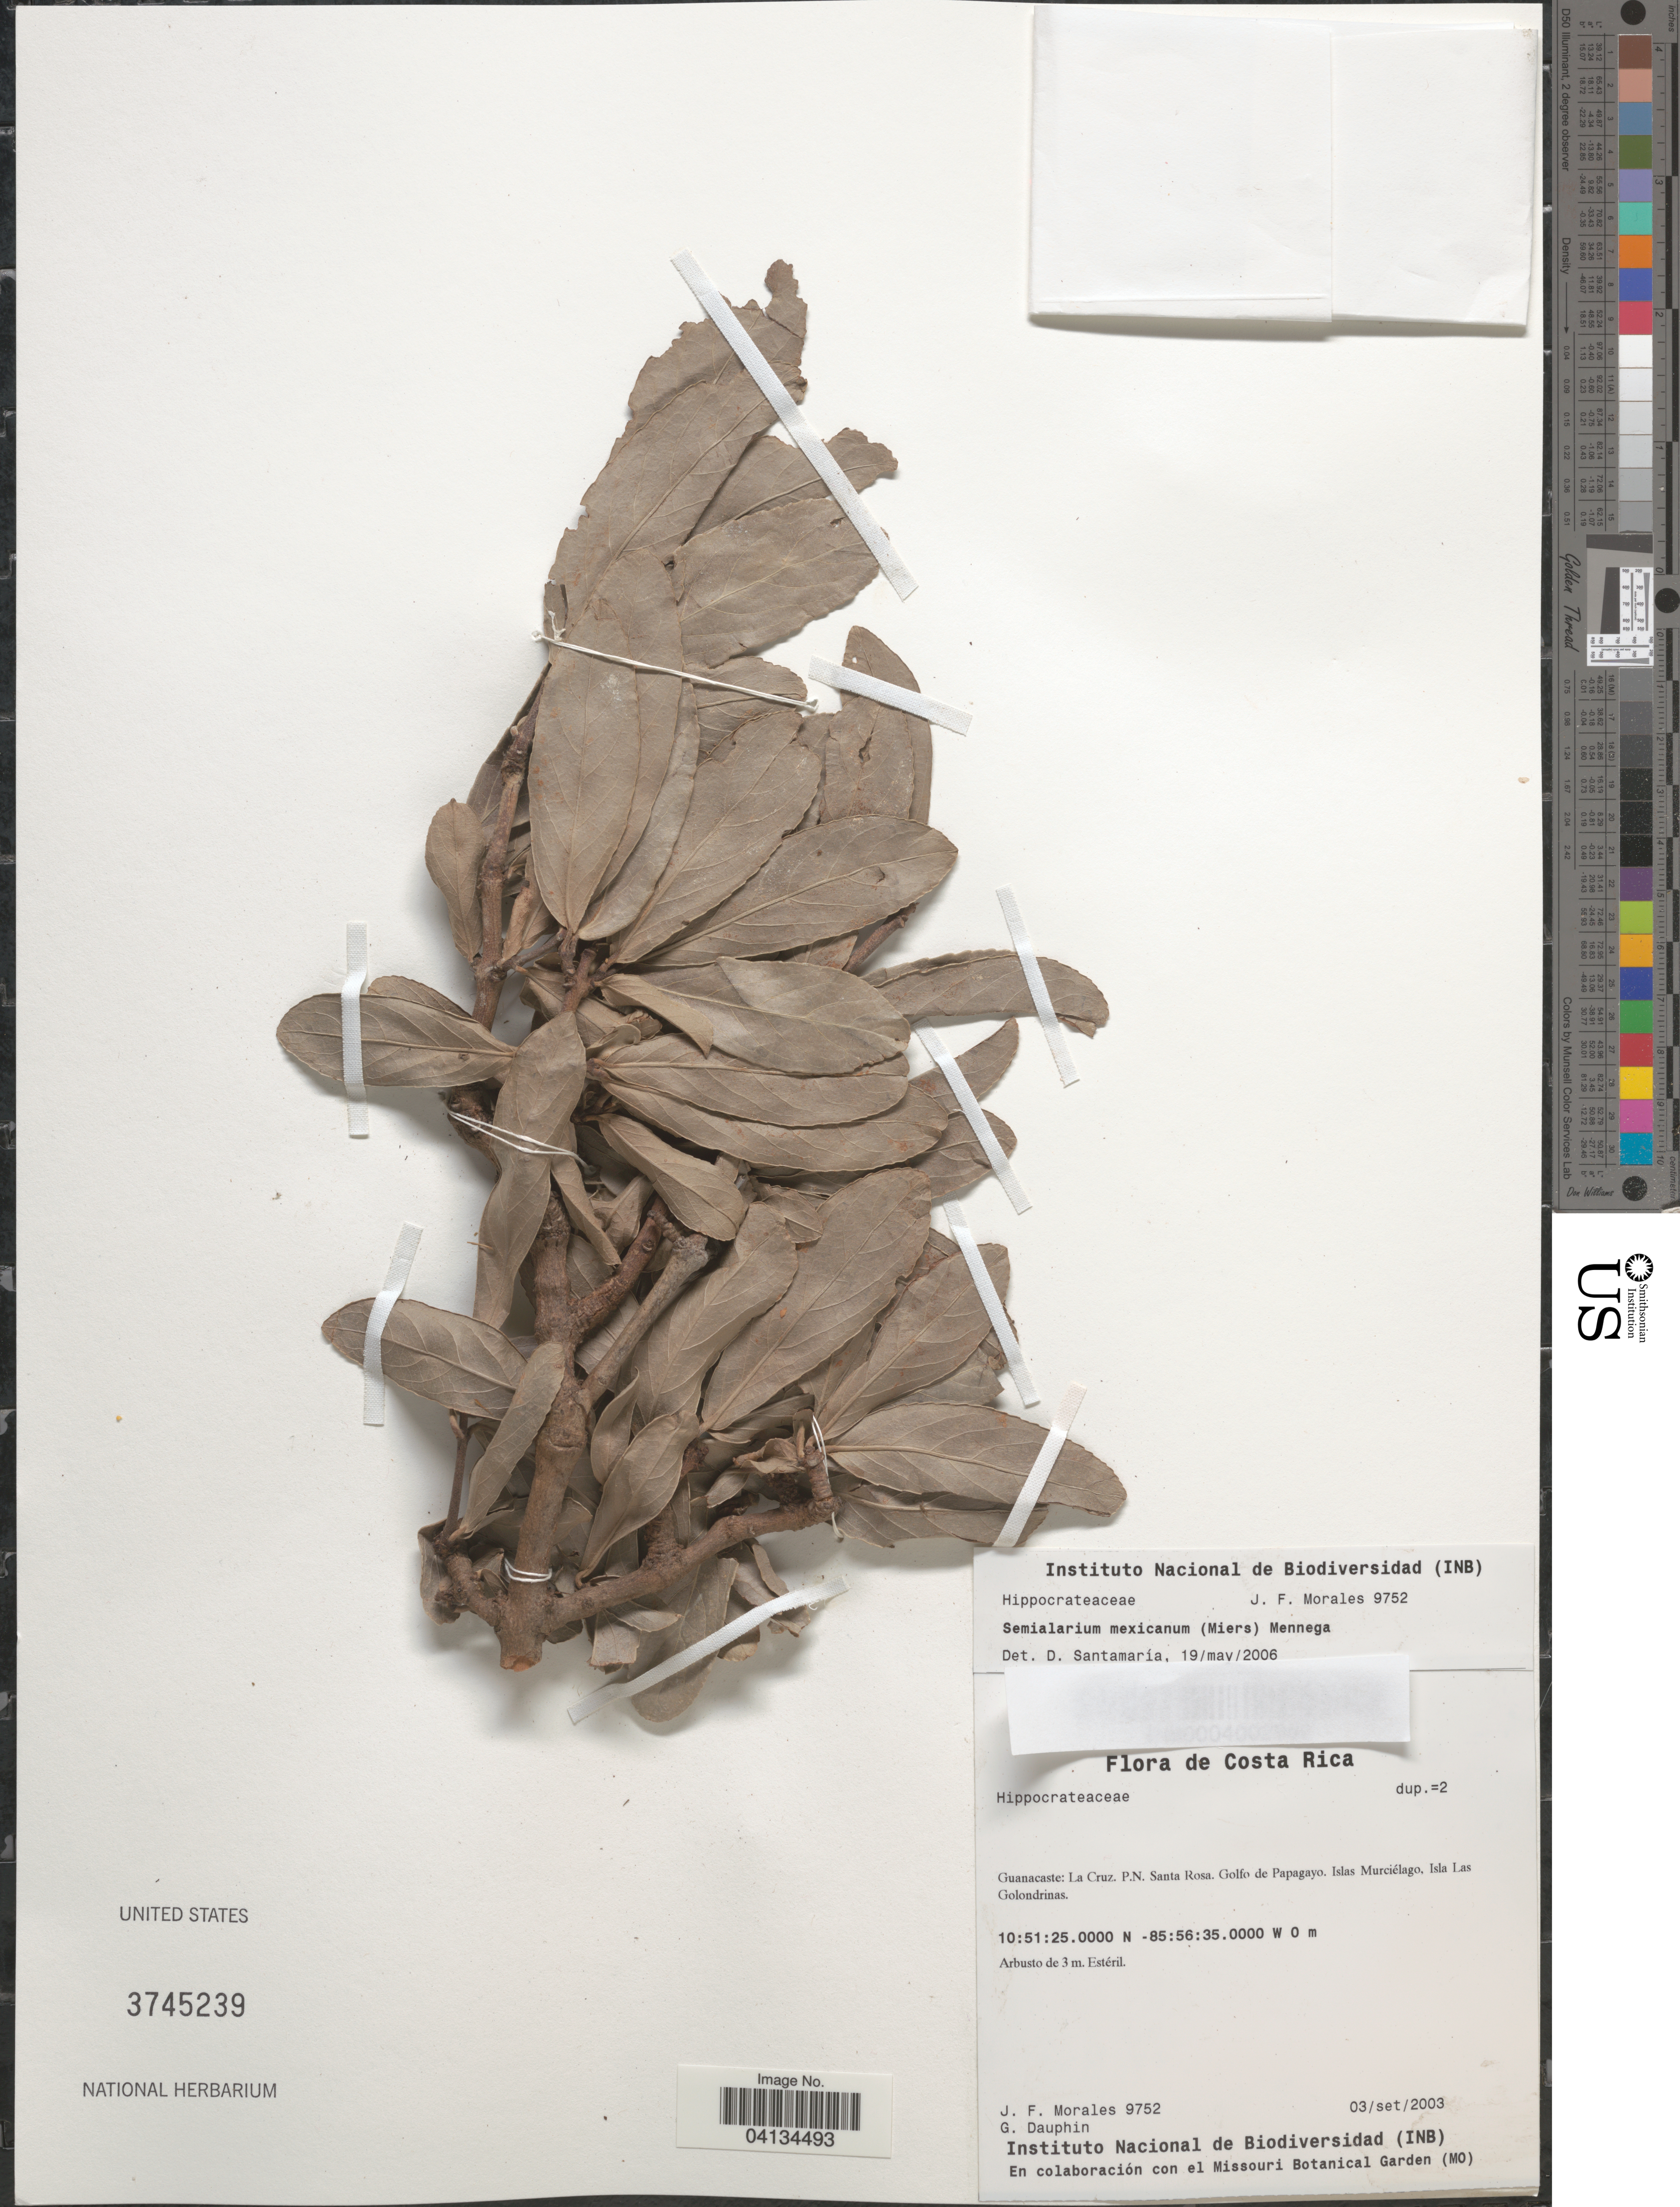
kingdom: Plantae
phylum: Tracheophyta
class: Magnoliopsida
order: Celastrales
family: Celastraceae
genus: Semialarium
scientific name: Semialarium mexicanum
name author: (Miers) Mennega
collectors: J. Morales & G. Dauphin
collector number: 9752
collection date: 2003-09-03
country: Costa Rica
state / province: Guanacaste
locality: La Cruz. P.N. Santa Rosa. Golfo de Papagayo. Islas Murciélago, Isla Las Golondrinas.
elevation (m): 0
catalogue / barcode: US 3745239